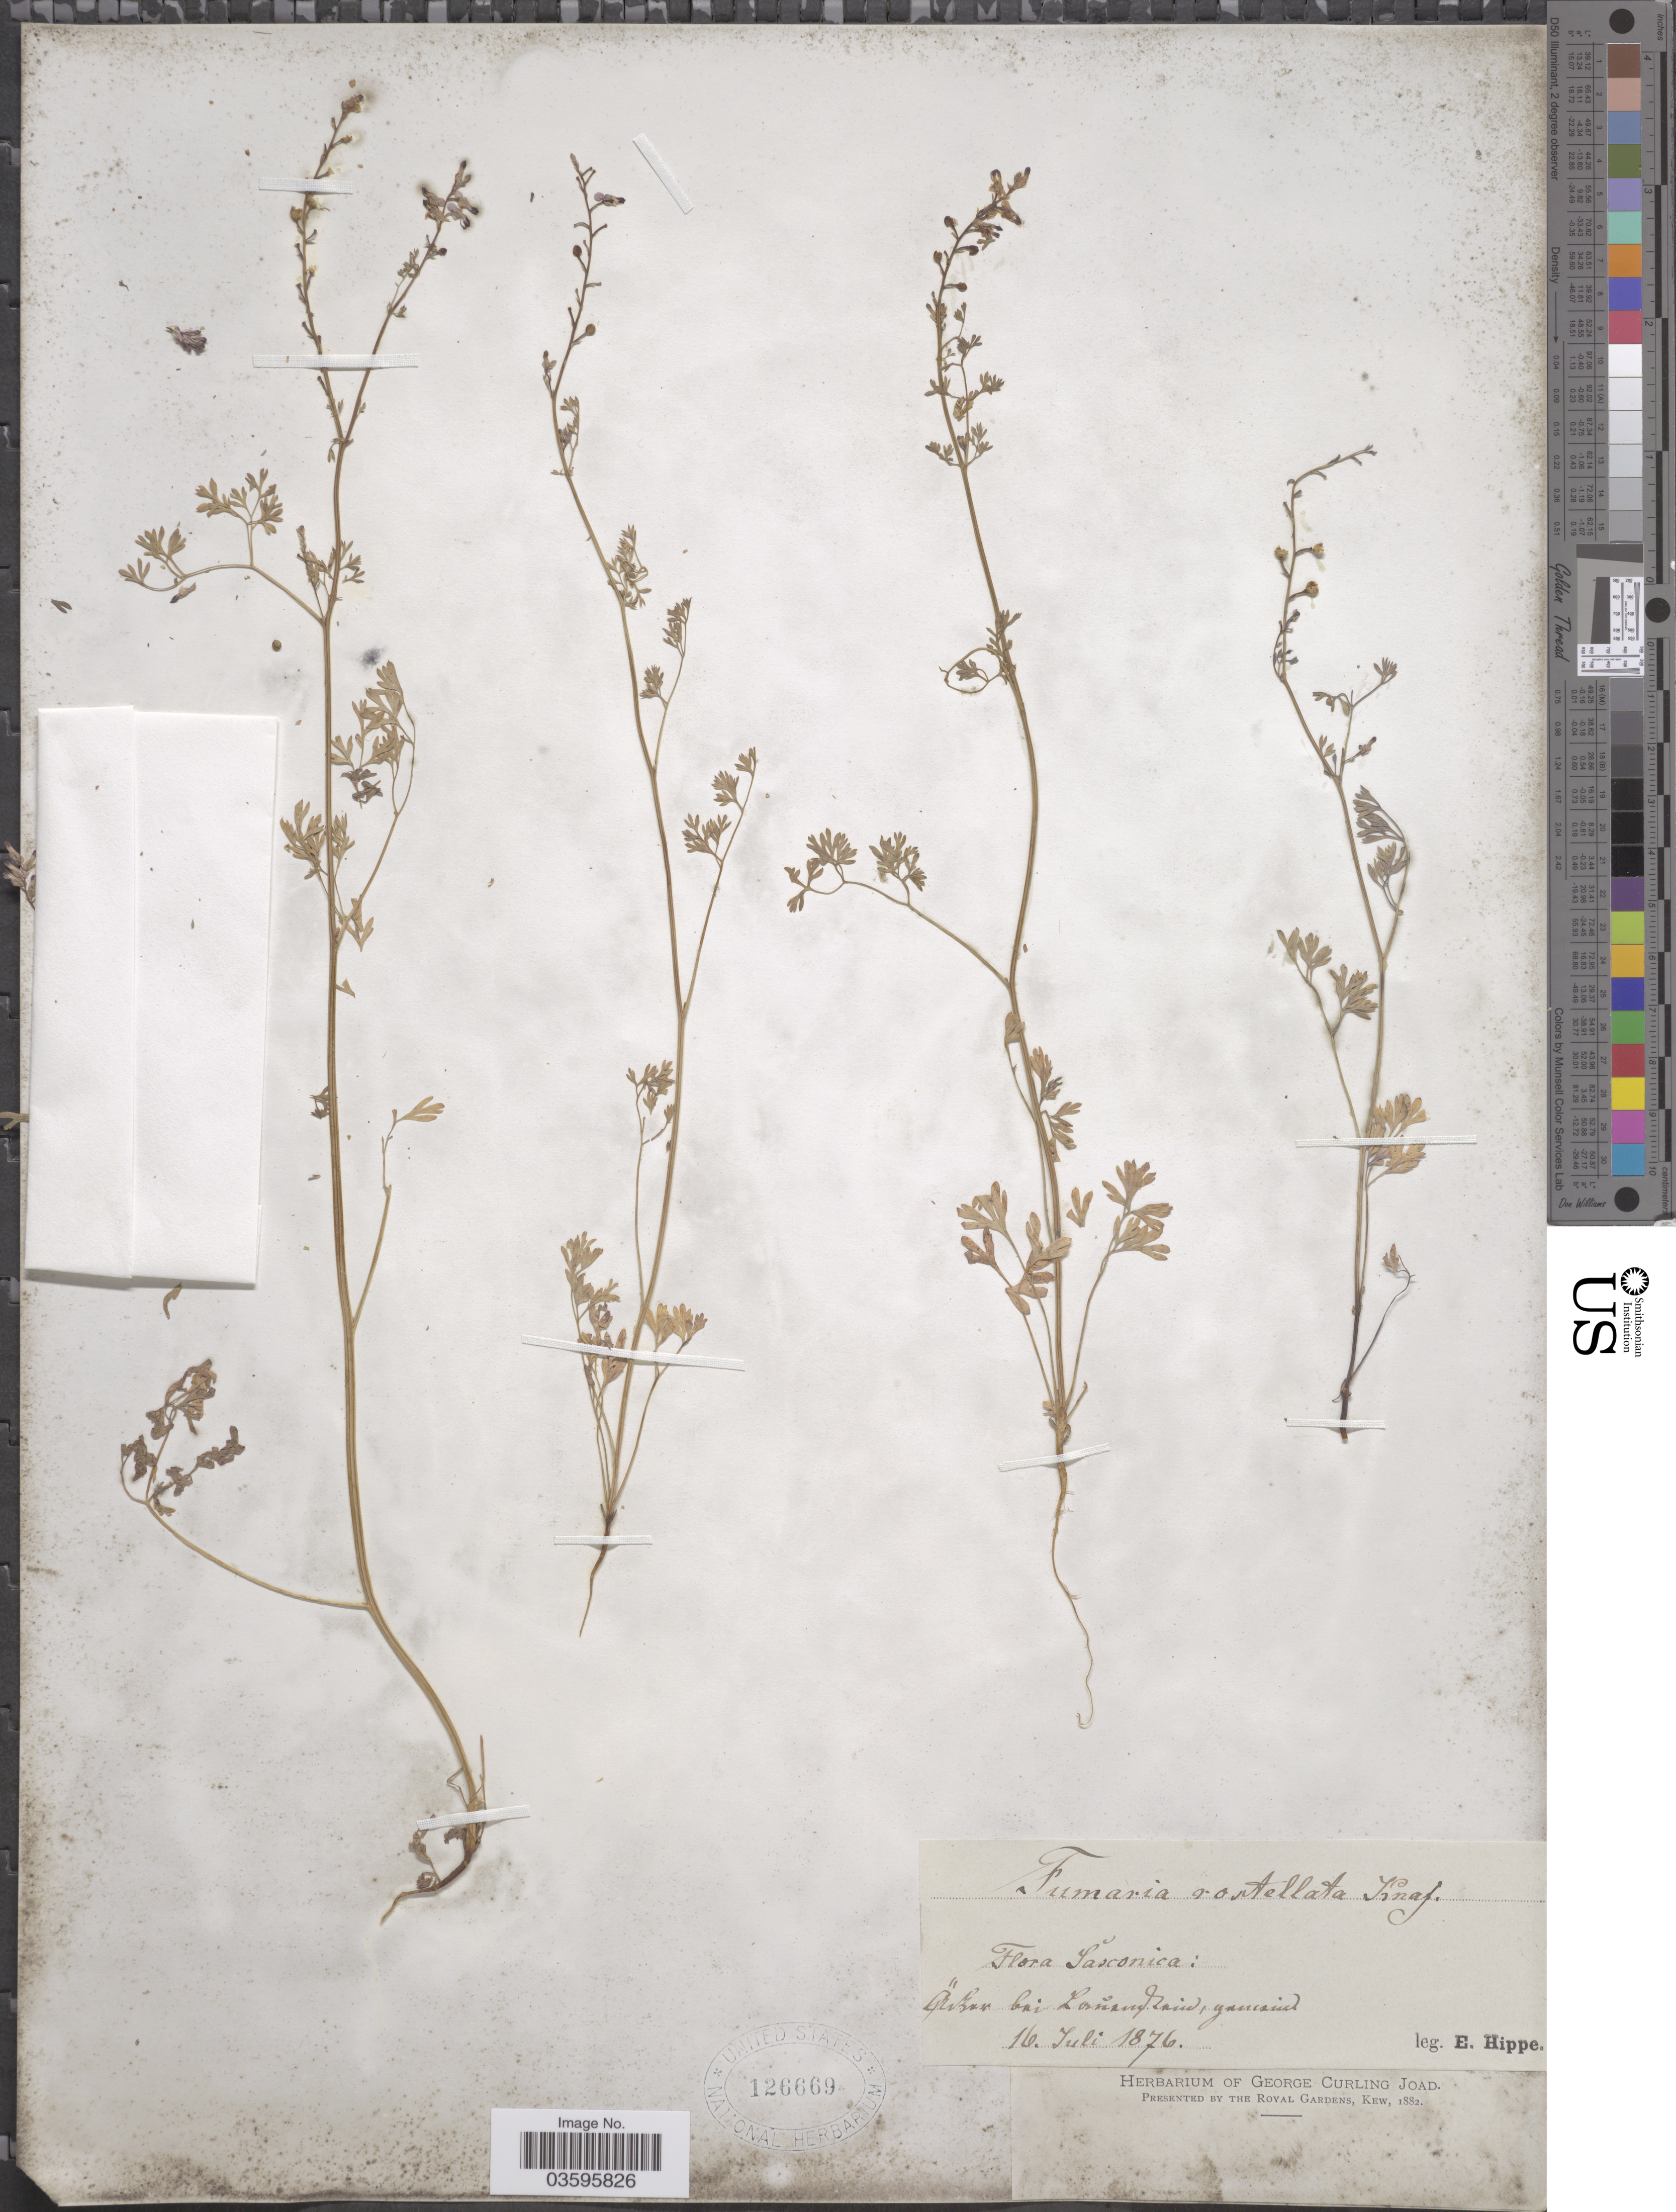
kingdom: Plantae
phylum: Tracheophyta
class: Magnoliopsida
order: Ranunculales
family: Papaveraceae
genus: Fumaria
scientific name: Fumaria rostellata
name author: Knaf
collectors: E. Hippe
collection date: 1876-07-16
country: Germany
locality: Saxonica: Avtar bai Lanundraind. [interpreted]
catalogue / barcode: US 126669